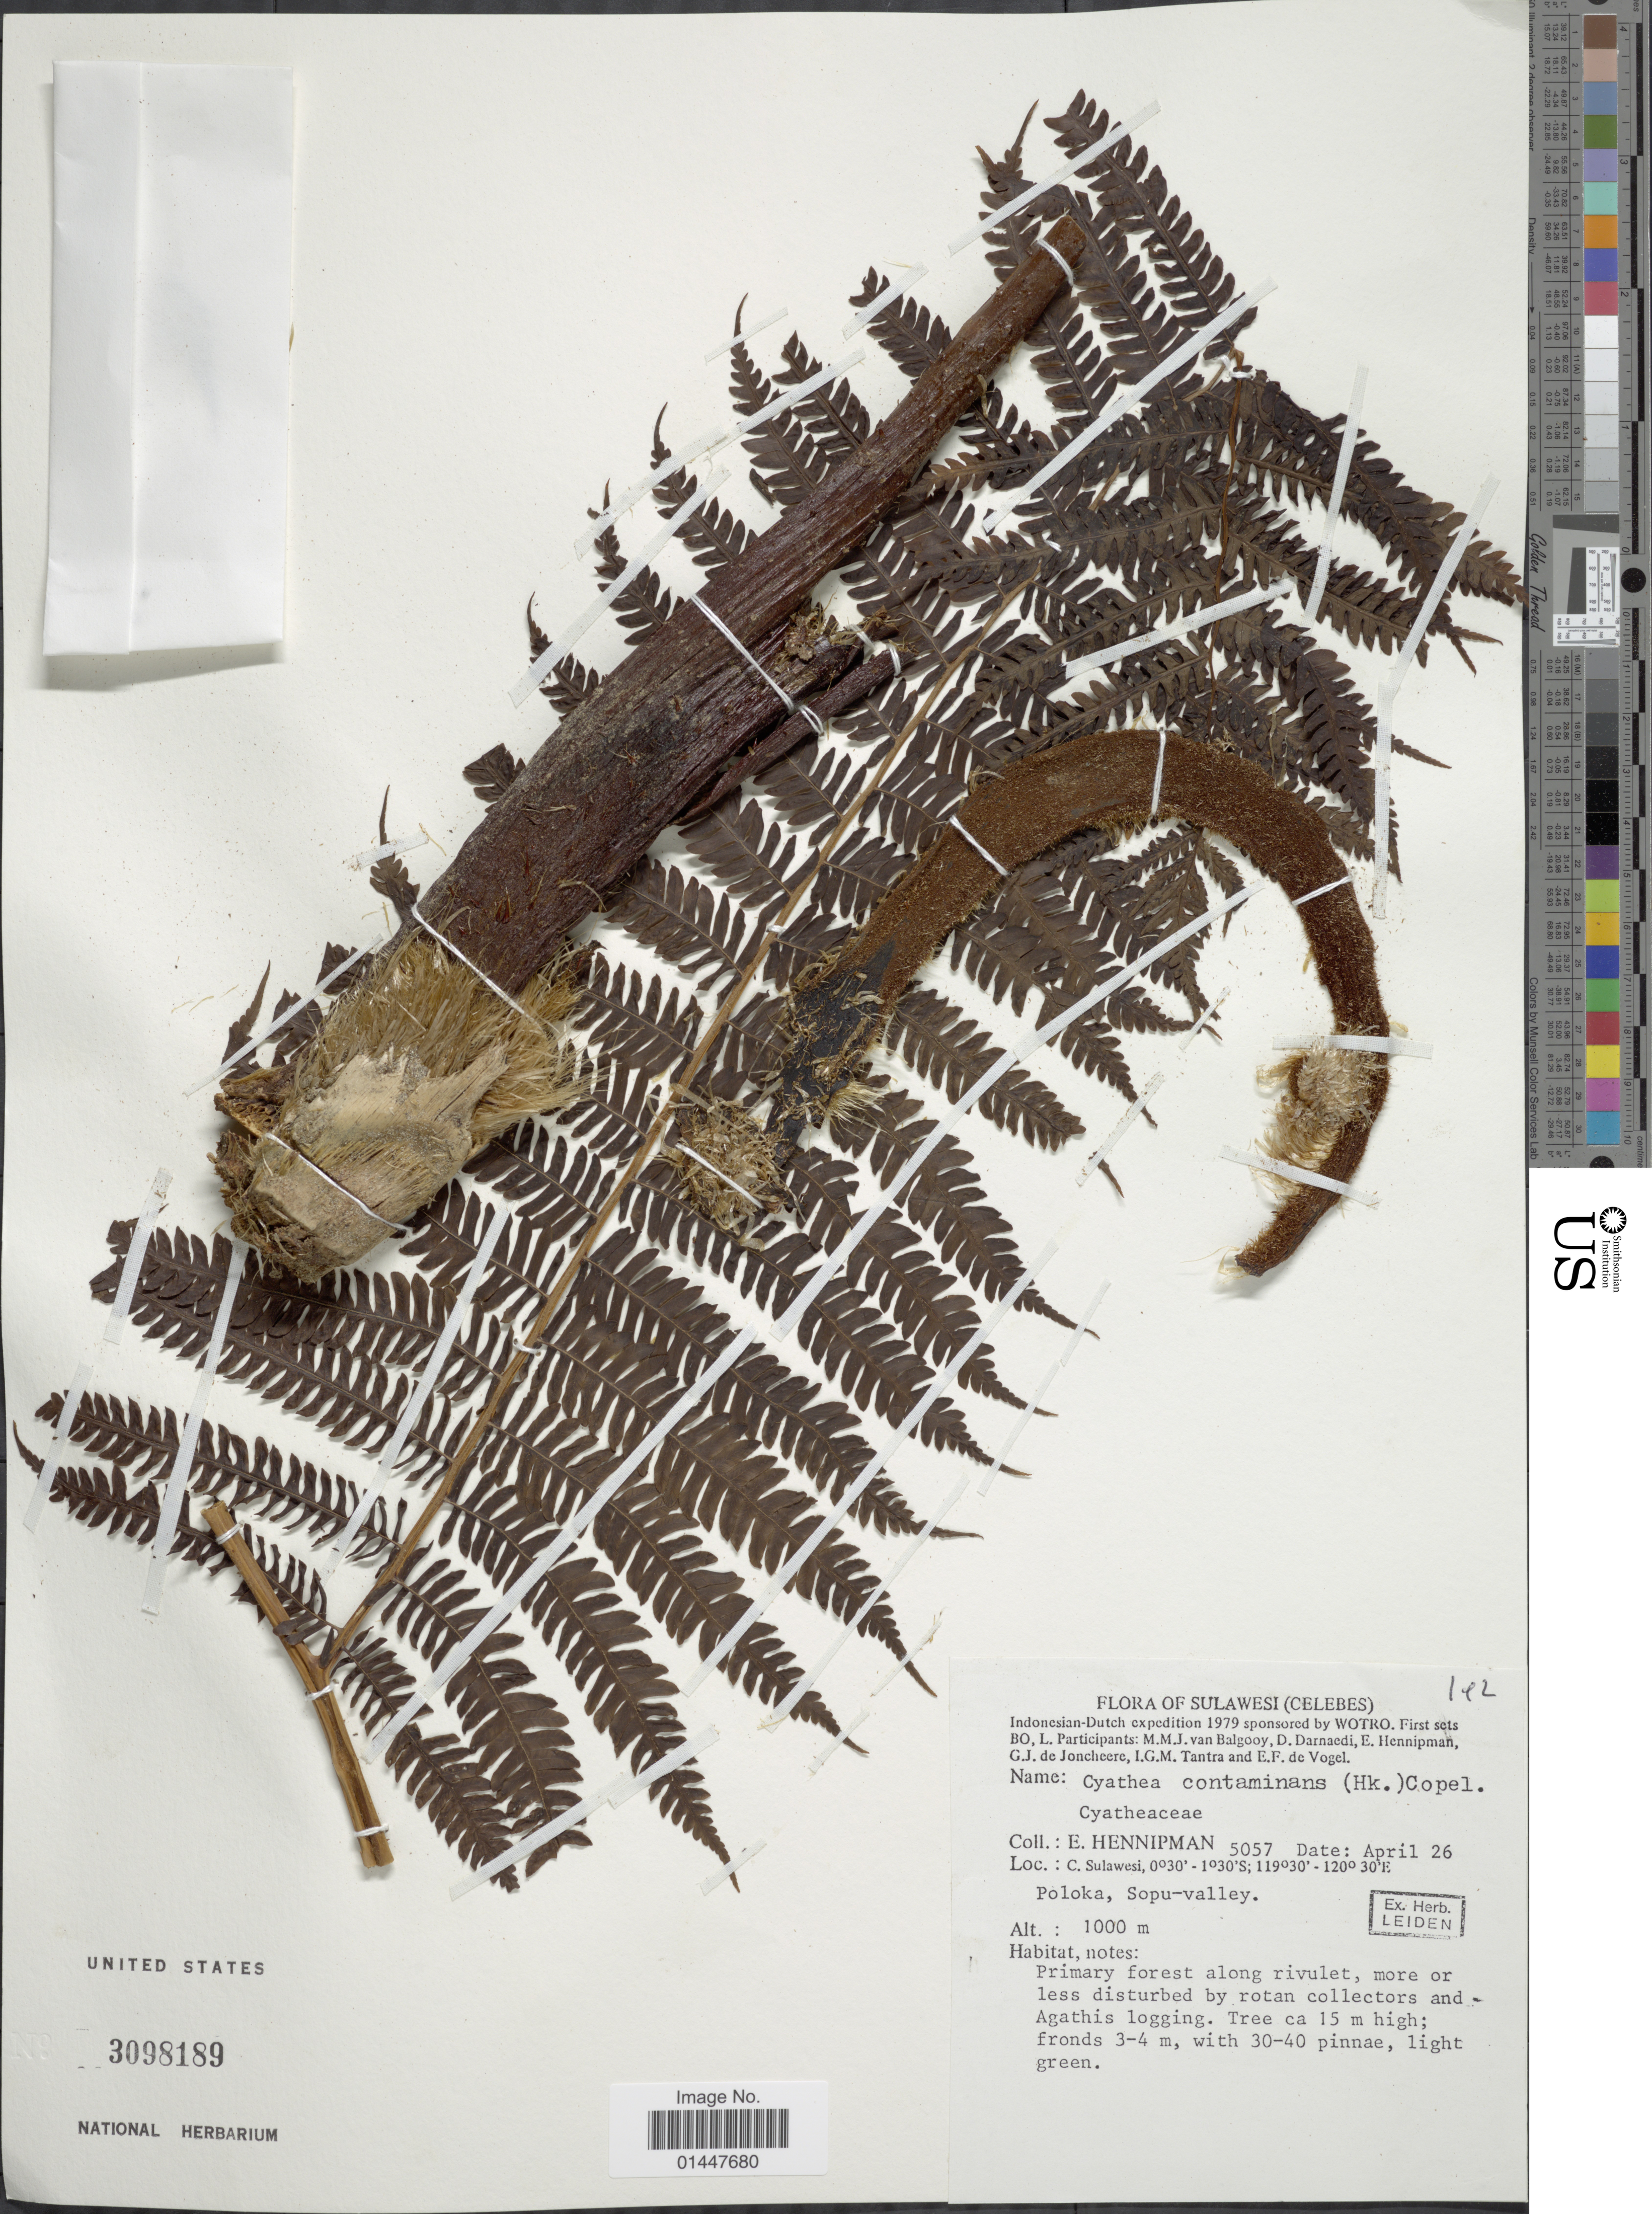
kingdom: Plantae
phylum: Tracheophyta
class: Polypodiopsida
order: Cyatheales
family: Cyatheaceae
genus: Sphaeropteris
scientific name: Sphaeropteris glauca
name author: (Blume) R.M. Tryon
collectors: E. Hennipman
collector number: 5057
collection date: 1979-04-26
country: Indonesia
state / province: Sulawesi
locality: Celebes. C, Sulawesi. Poloka, Sopu-valley.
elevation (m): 1000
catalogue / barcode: US 3098189